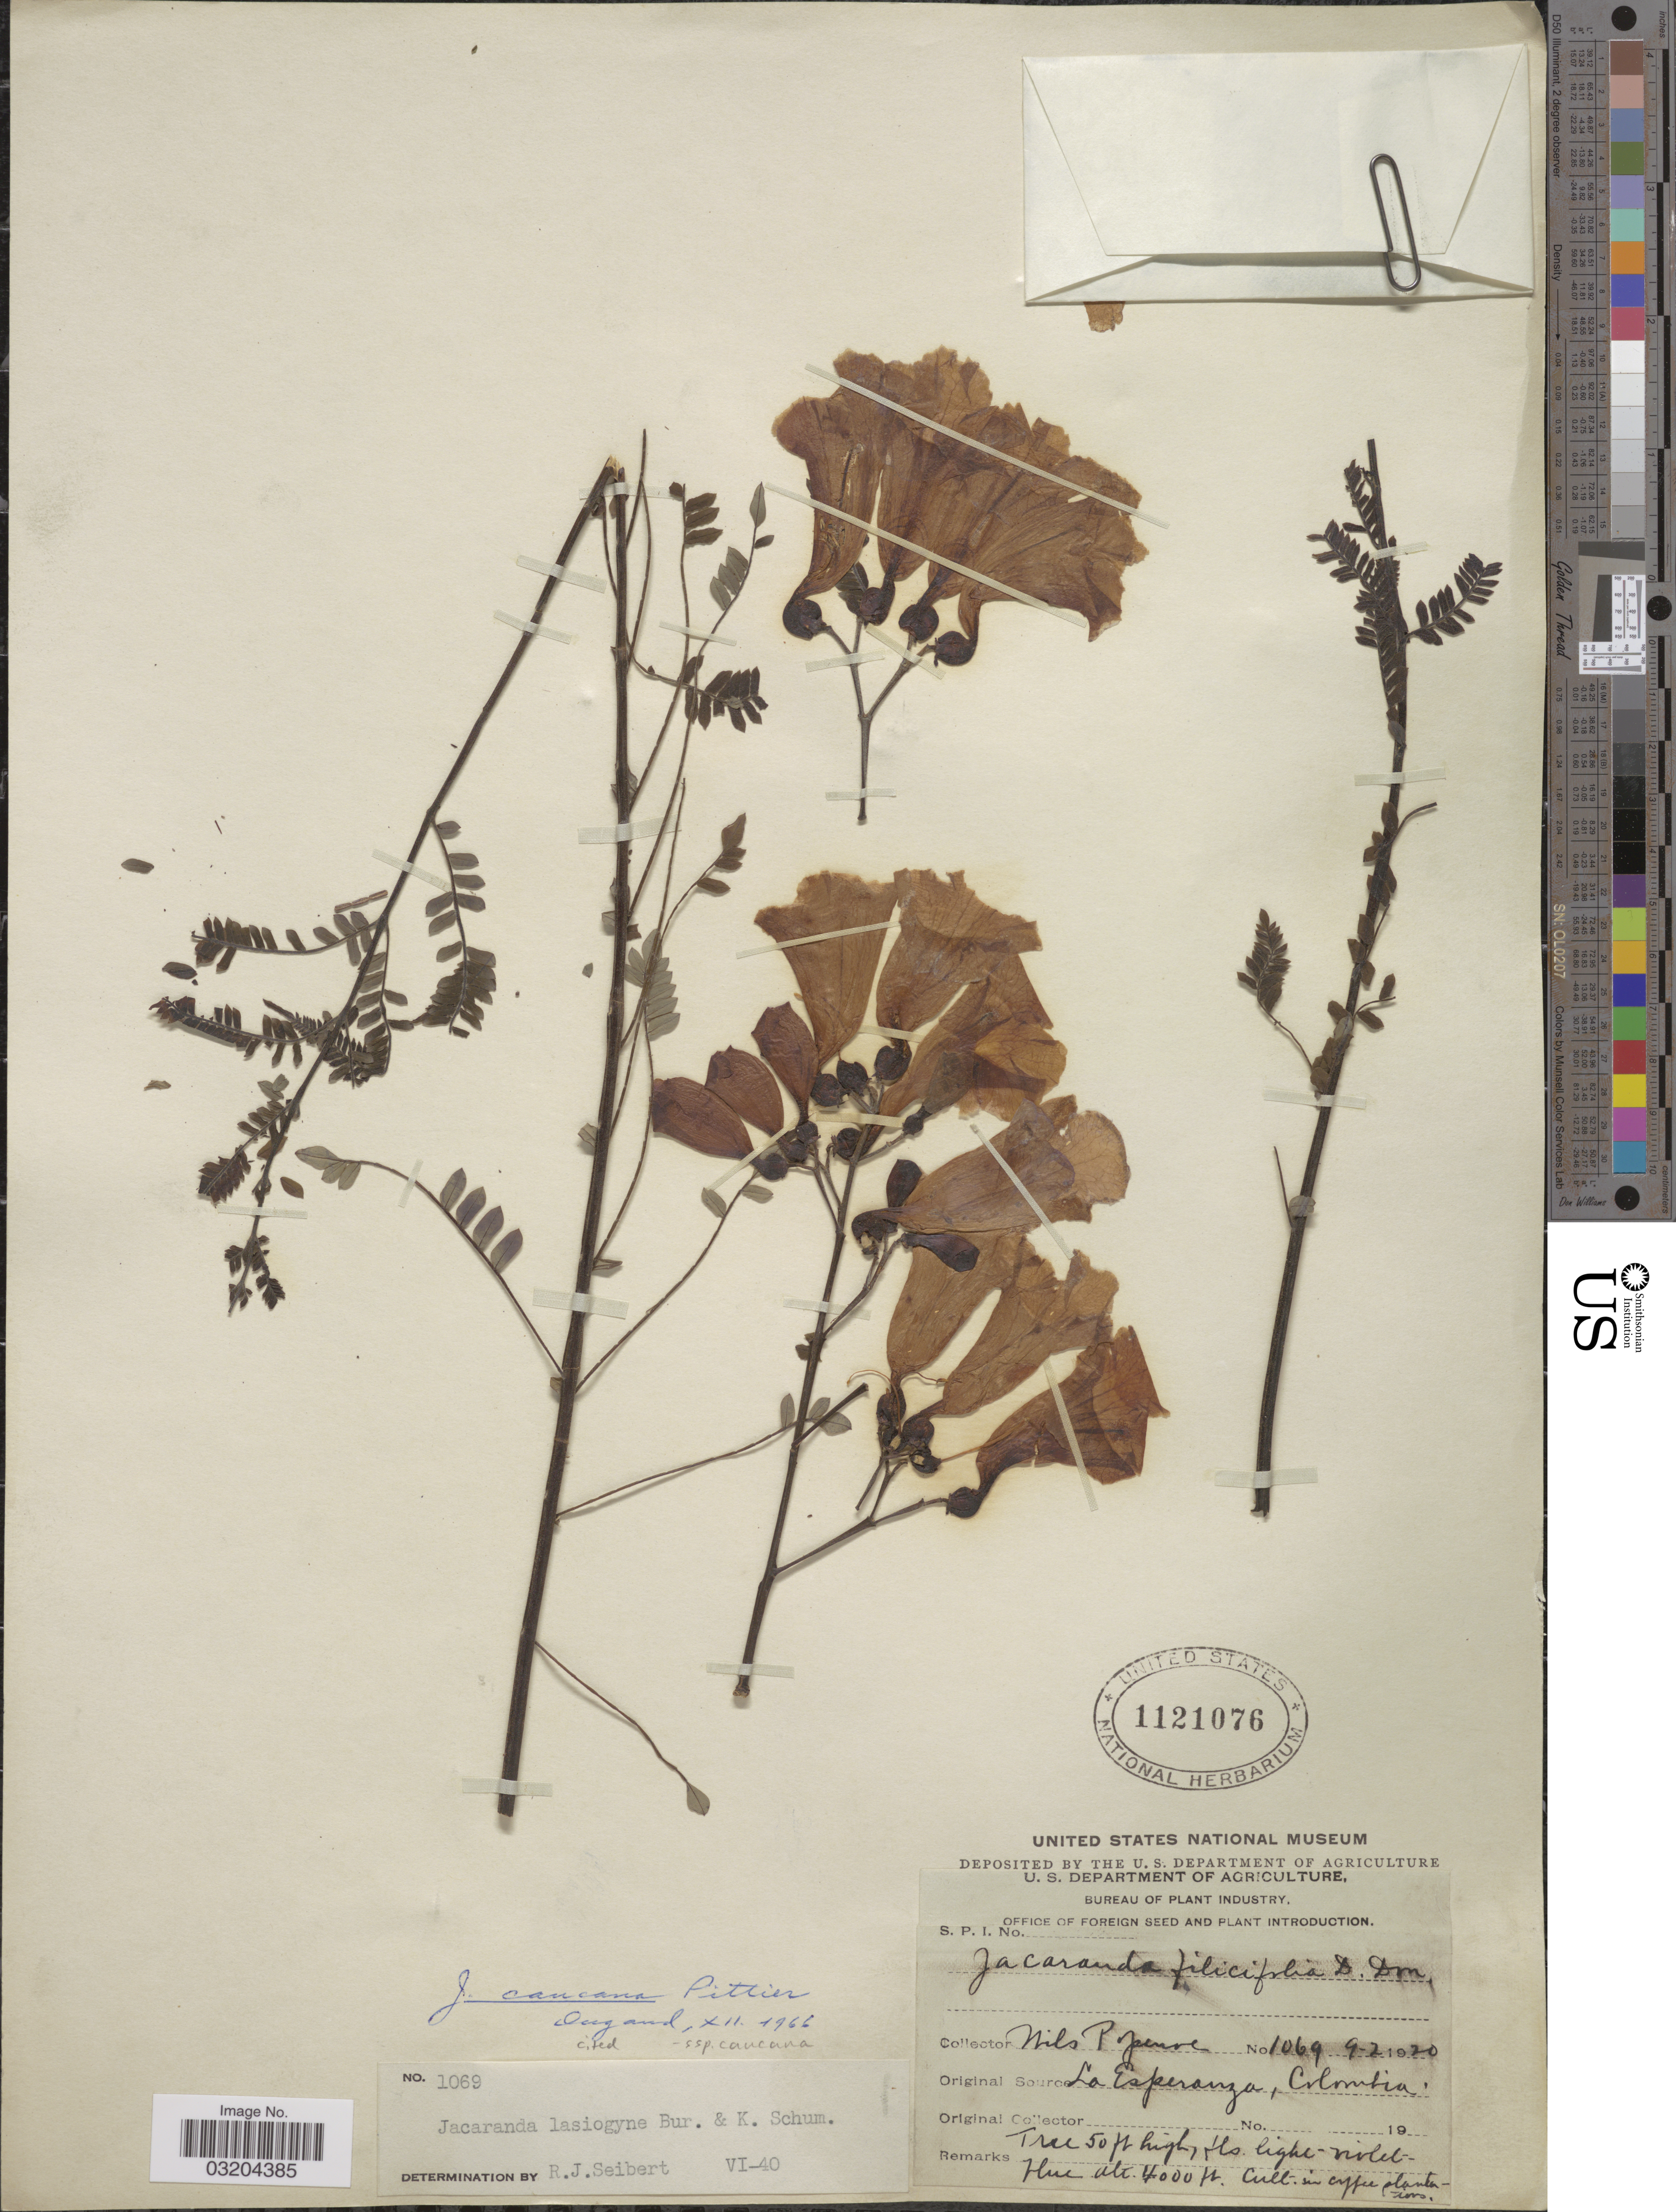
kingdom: Plantae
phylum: Tracheophyta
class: Magnoliopsida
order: Lamiales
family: Bignoniaceae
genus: Jacaranda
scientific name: Jacaranda caucana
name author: Pittier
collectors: W. Popenoe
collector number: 1069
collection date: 1920-02-09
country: Colombia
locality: La Esperanza.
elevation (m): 1219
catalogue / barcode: US 1121076